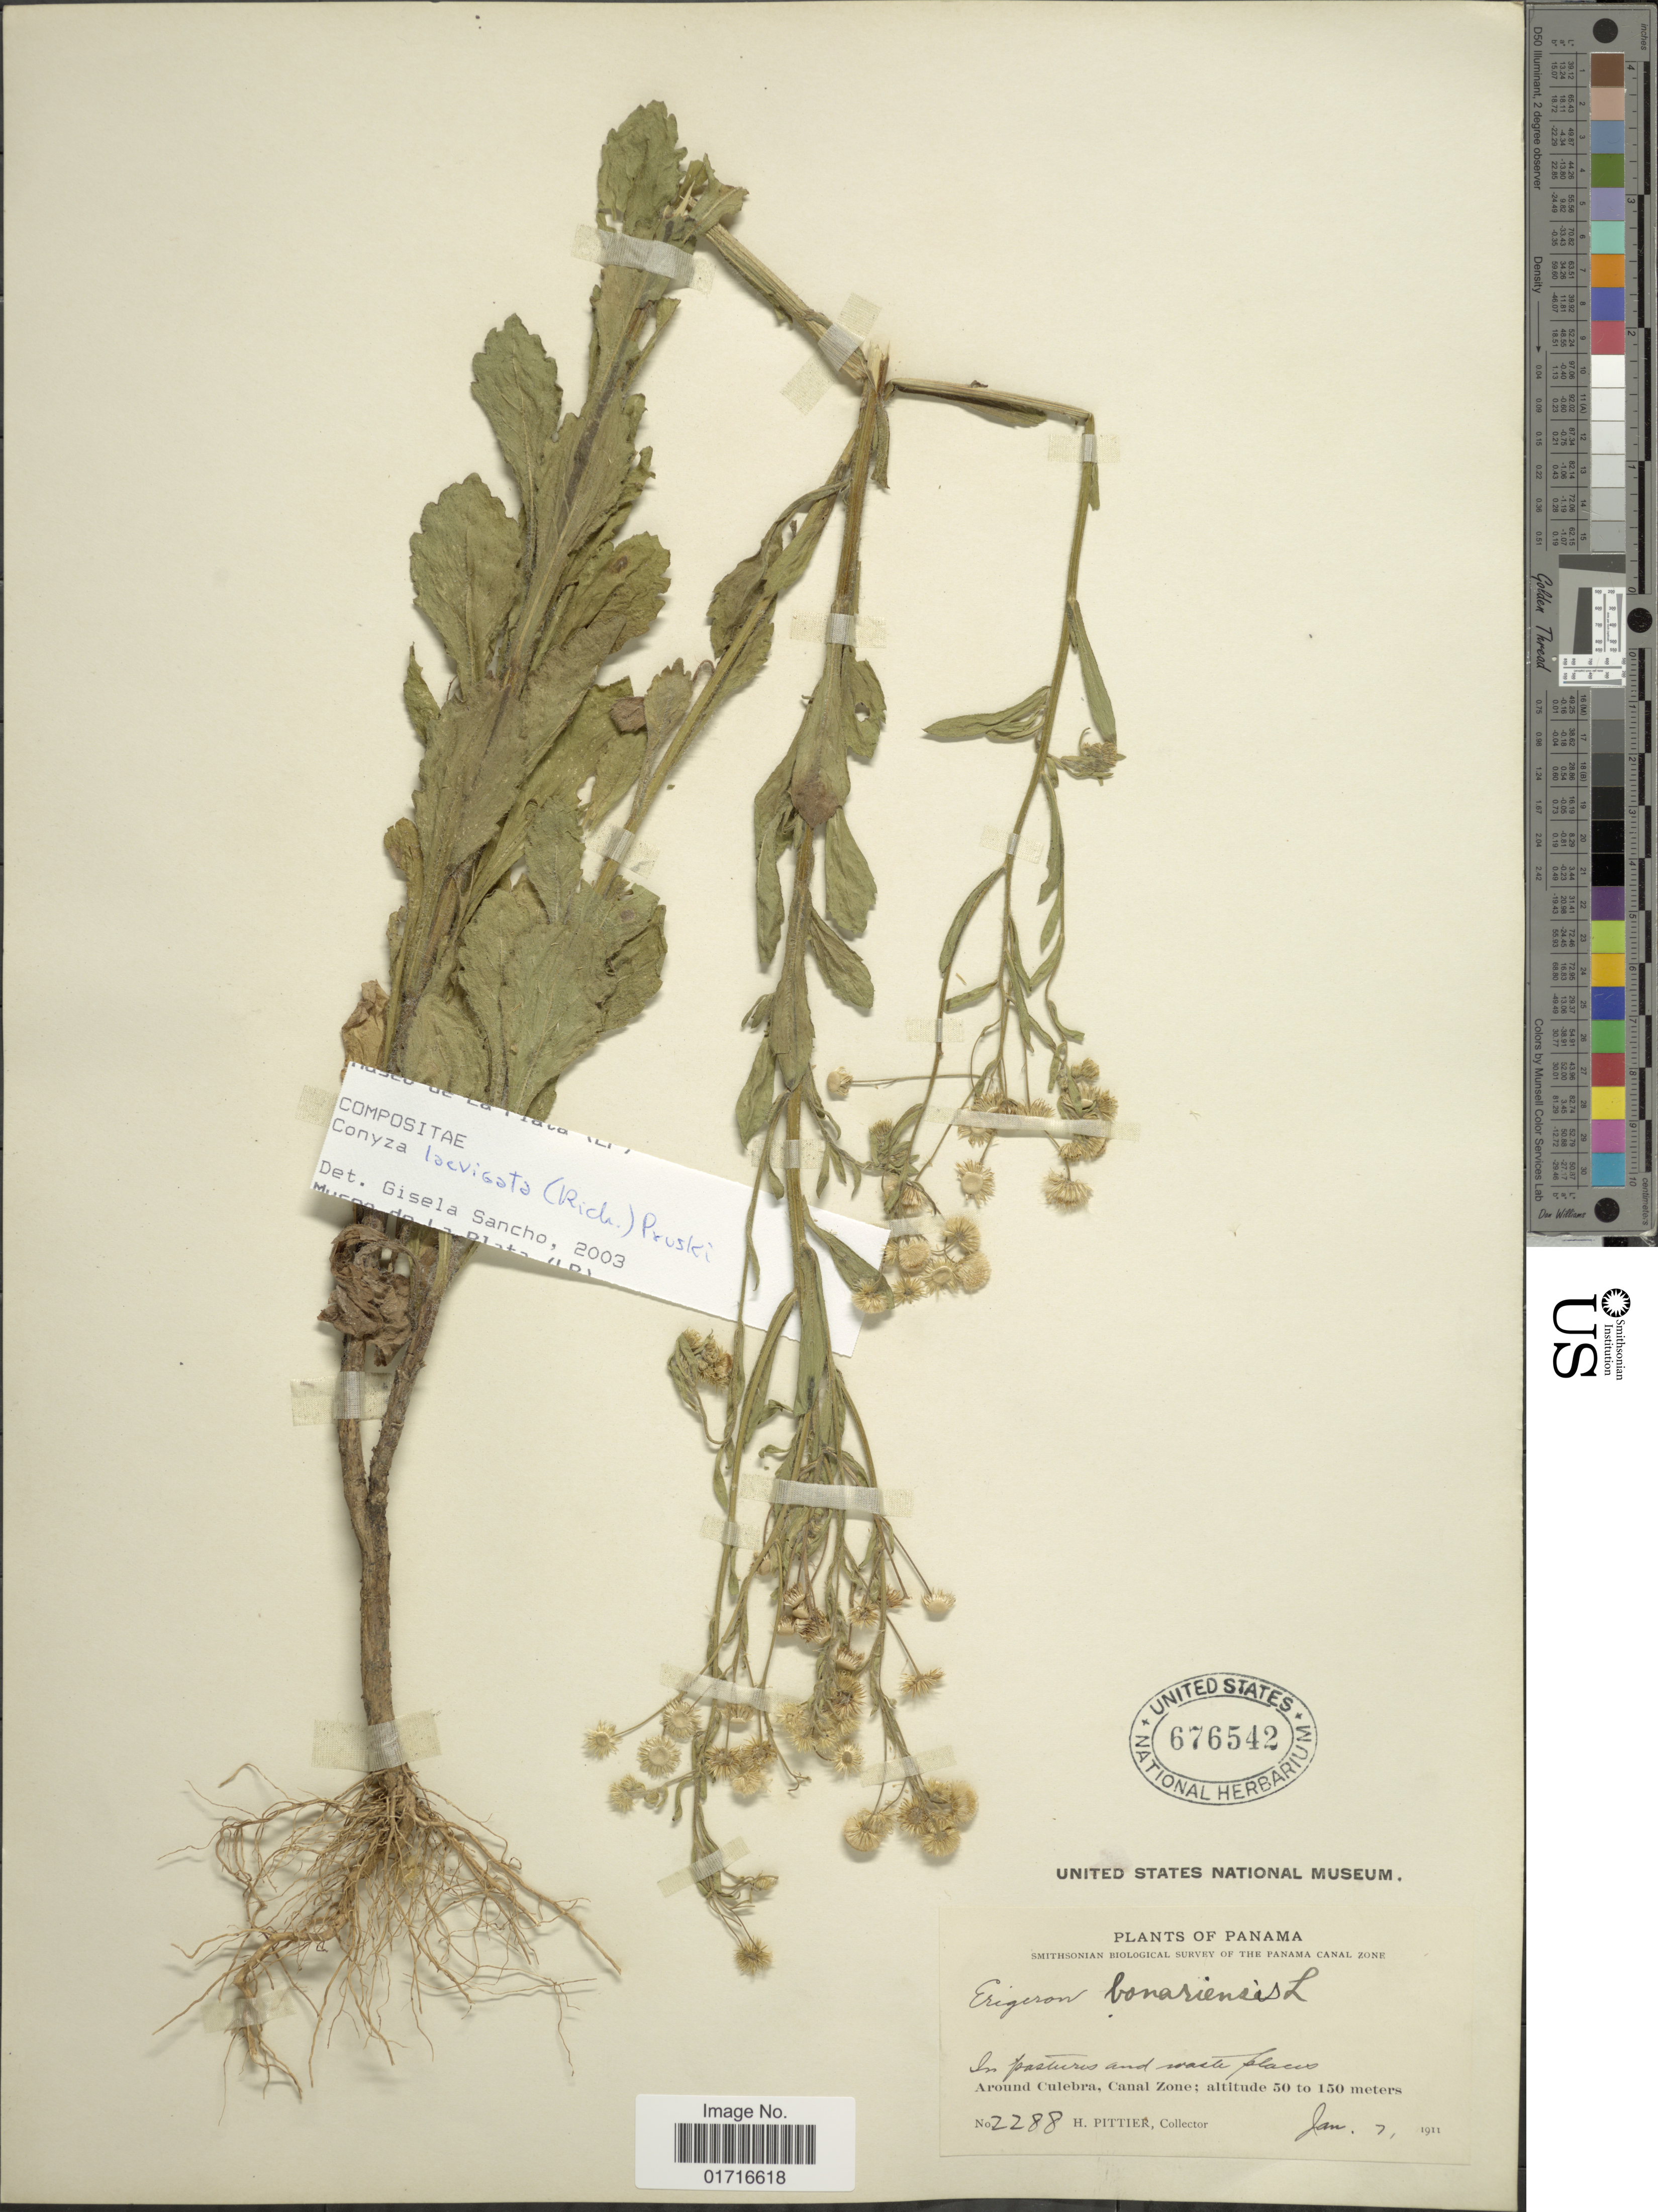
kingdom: Plantae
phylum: Tracheophyta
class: Magnoliopsida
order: Asterales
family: Asteraceae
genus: Conyza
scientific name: Conyza laevigata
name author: (Rich.) Pruski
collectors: H. F. Pittier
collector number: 2288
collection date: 1911-01-07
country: Panama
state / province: Colón / Panamá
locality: Around Culebra, Canal Zone,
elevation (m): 50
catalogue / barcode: US 676542